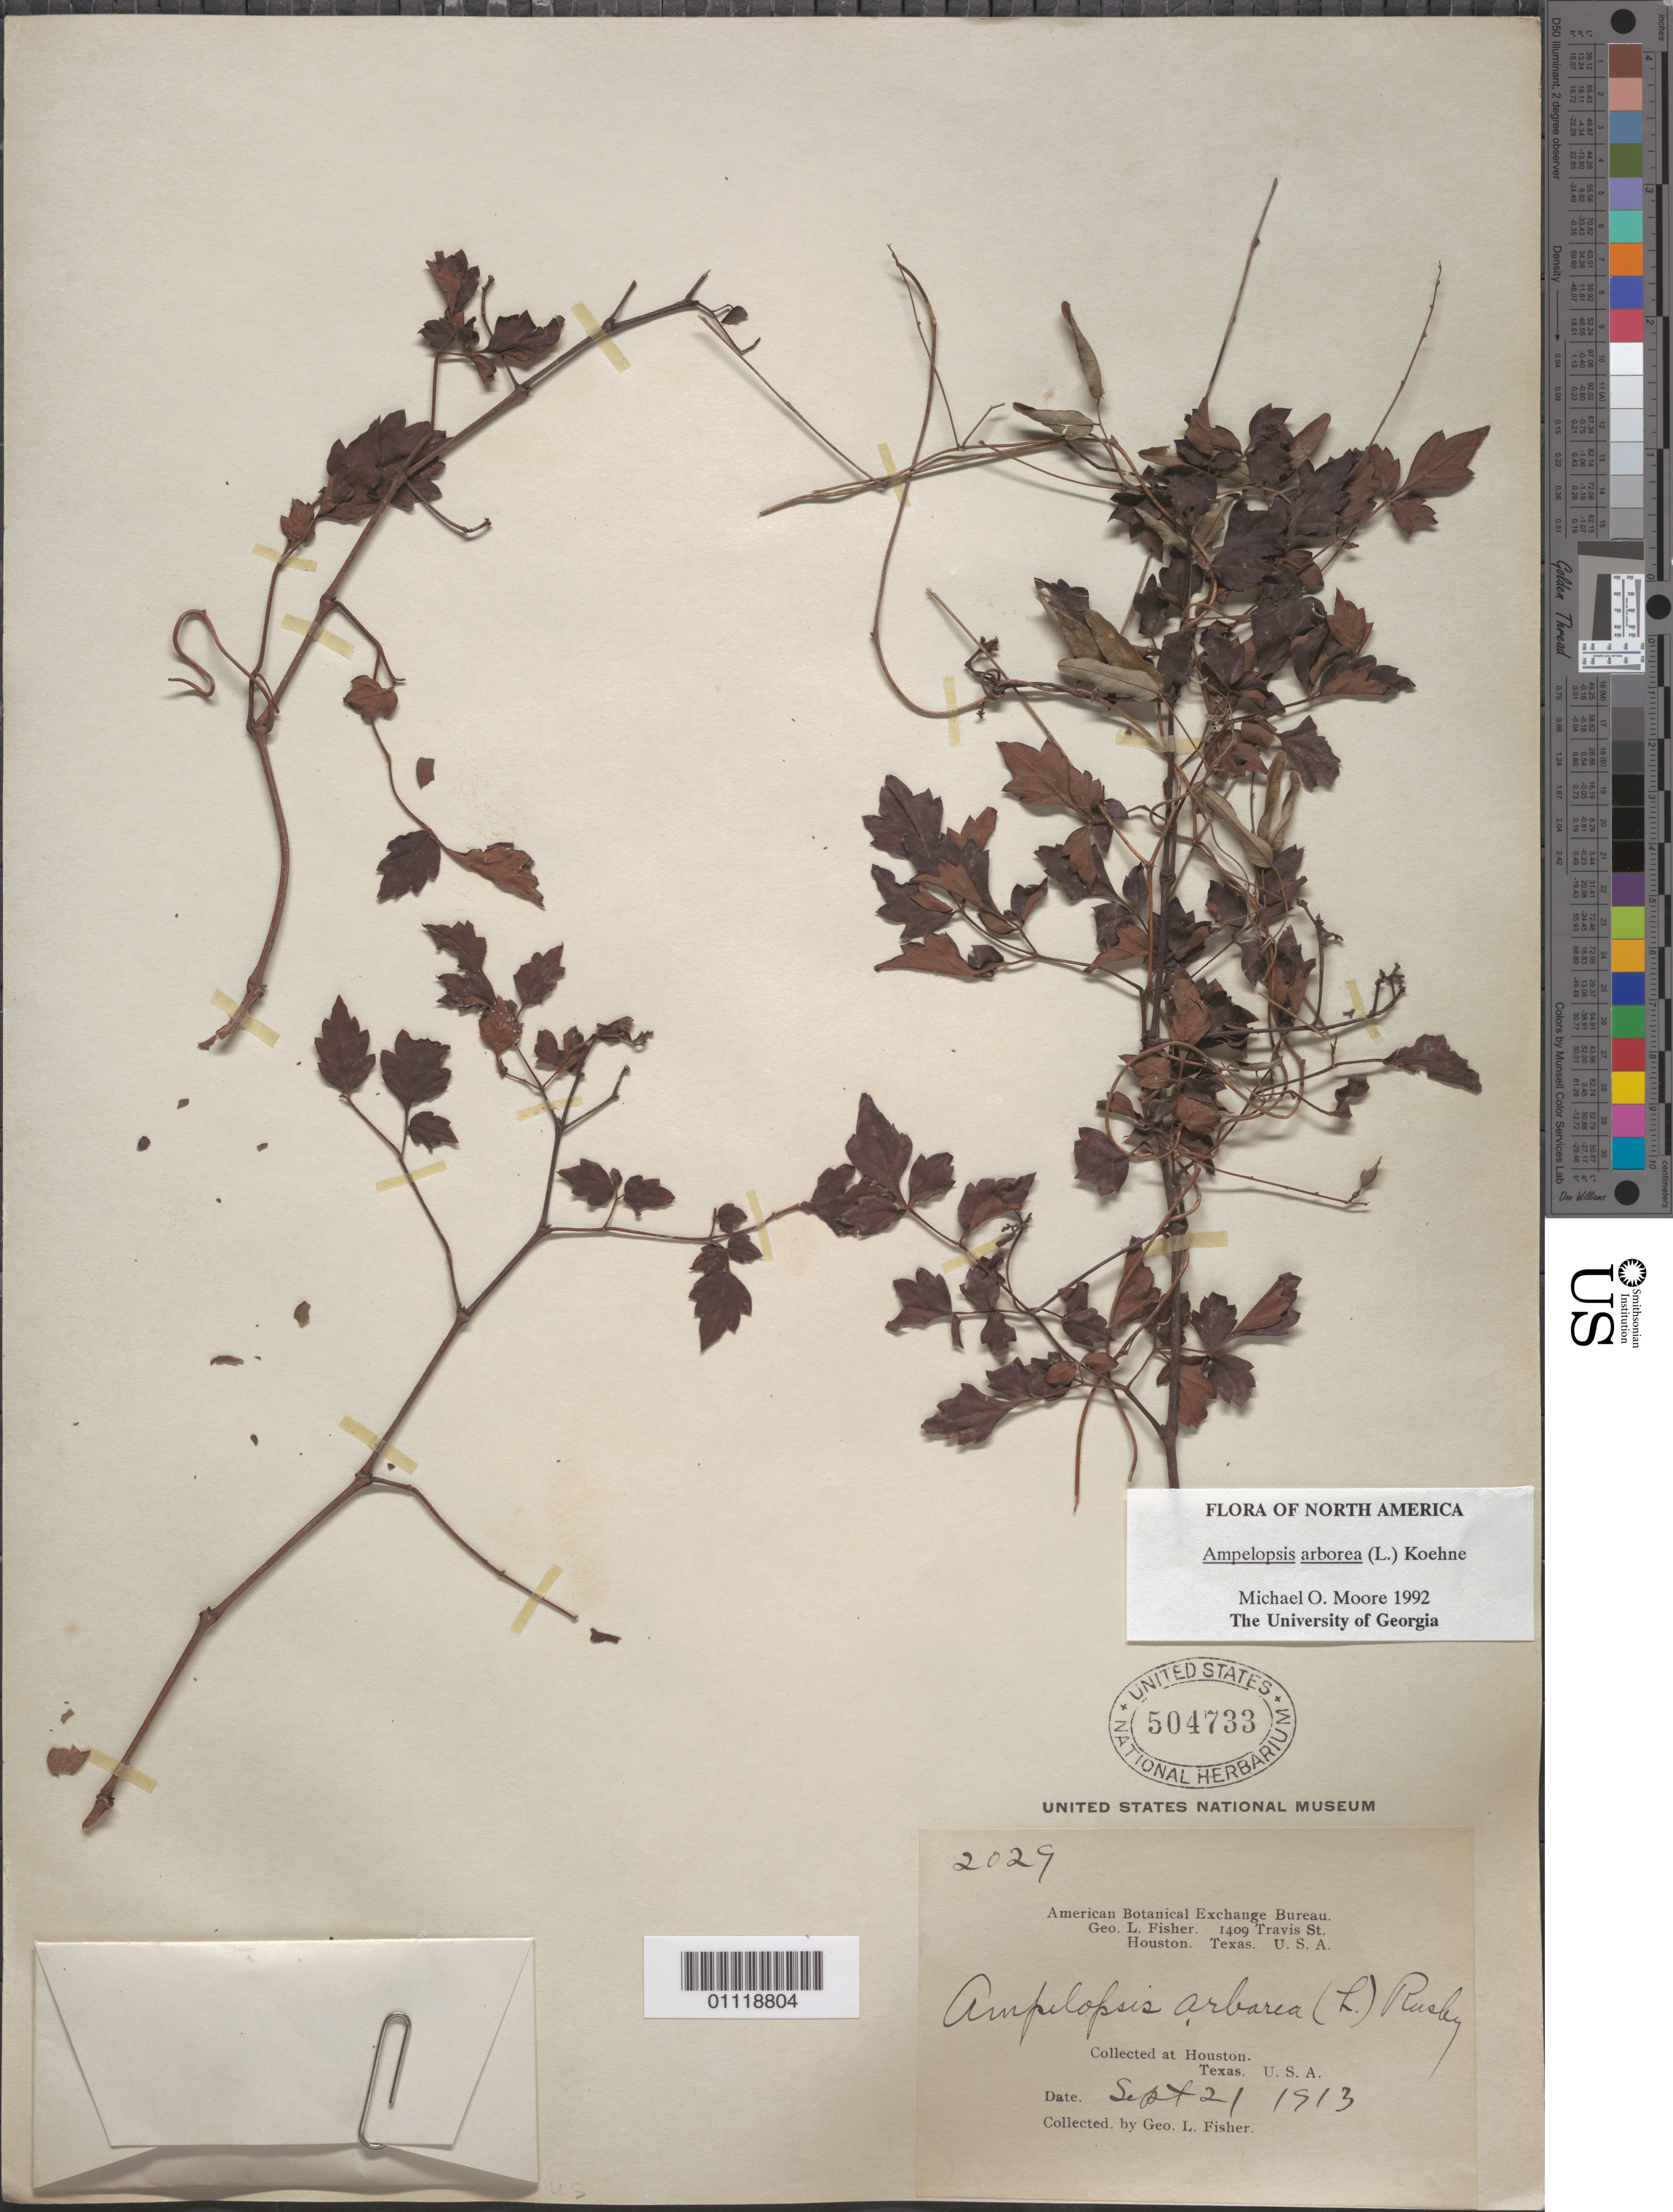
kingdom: Plantae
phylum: Tracheophyta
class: Magnoliopsida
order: Vitales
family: Vitaceae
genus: Ampelopsis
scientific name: Ampelopsis arborea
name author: (L.) Koehne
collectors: G. L. Fisher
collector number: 2029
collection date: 1913-09-21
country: United States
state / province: Texas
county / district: Houston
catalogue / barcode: US 504733